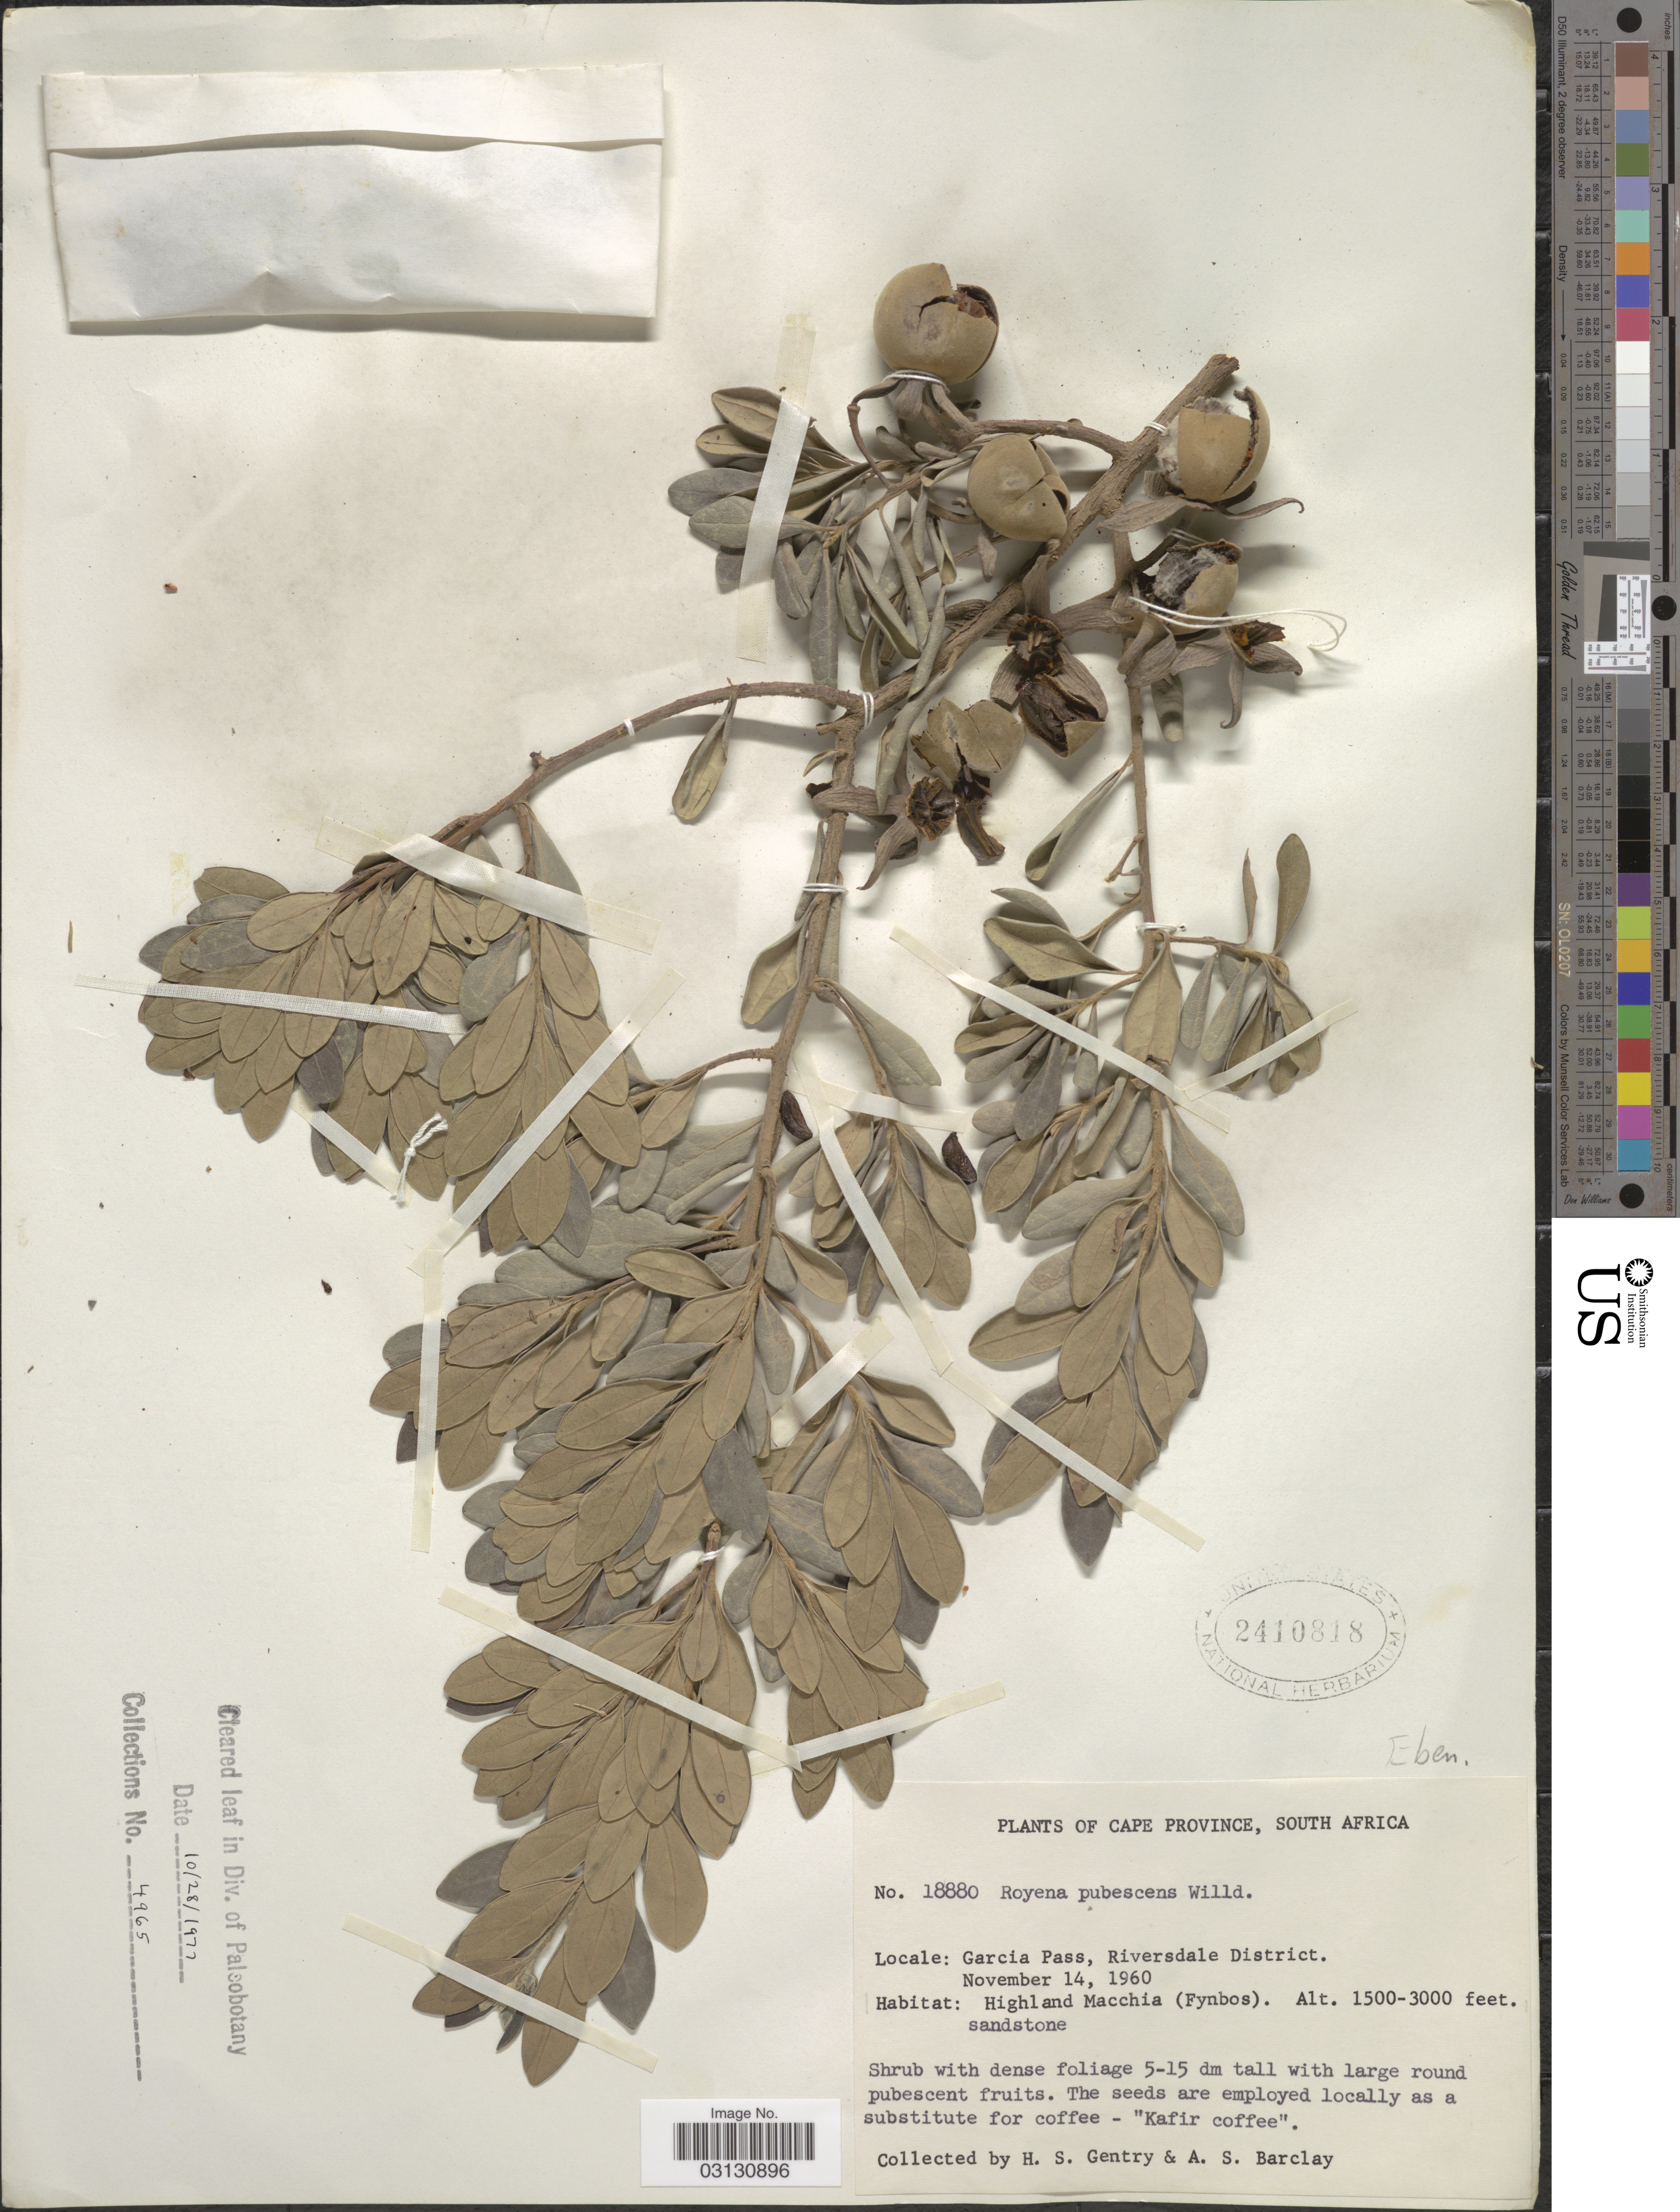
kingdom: Plantae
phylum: Tracheophyta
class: Magnoliopsida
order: Ericales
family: Ebenaceae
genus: Royena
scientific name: Royena pubescens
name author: Willd.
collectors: H. S. Gentry & A. S. Barclay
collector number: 18880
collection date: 1960-11-14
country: South Africa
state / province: Western Cape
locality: Garcia Pass, Riversdale District. Highland Macchia (Fynbos).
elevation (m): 457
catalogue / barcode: US 2410818